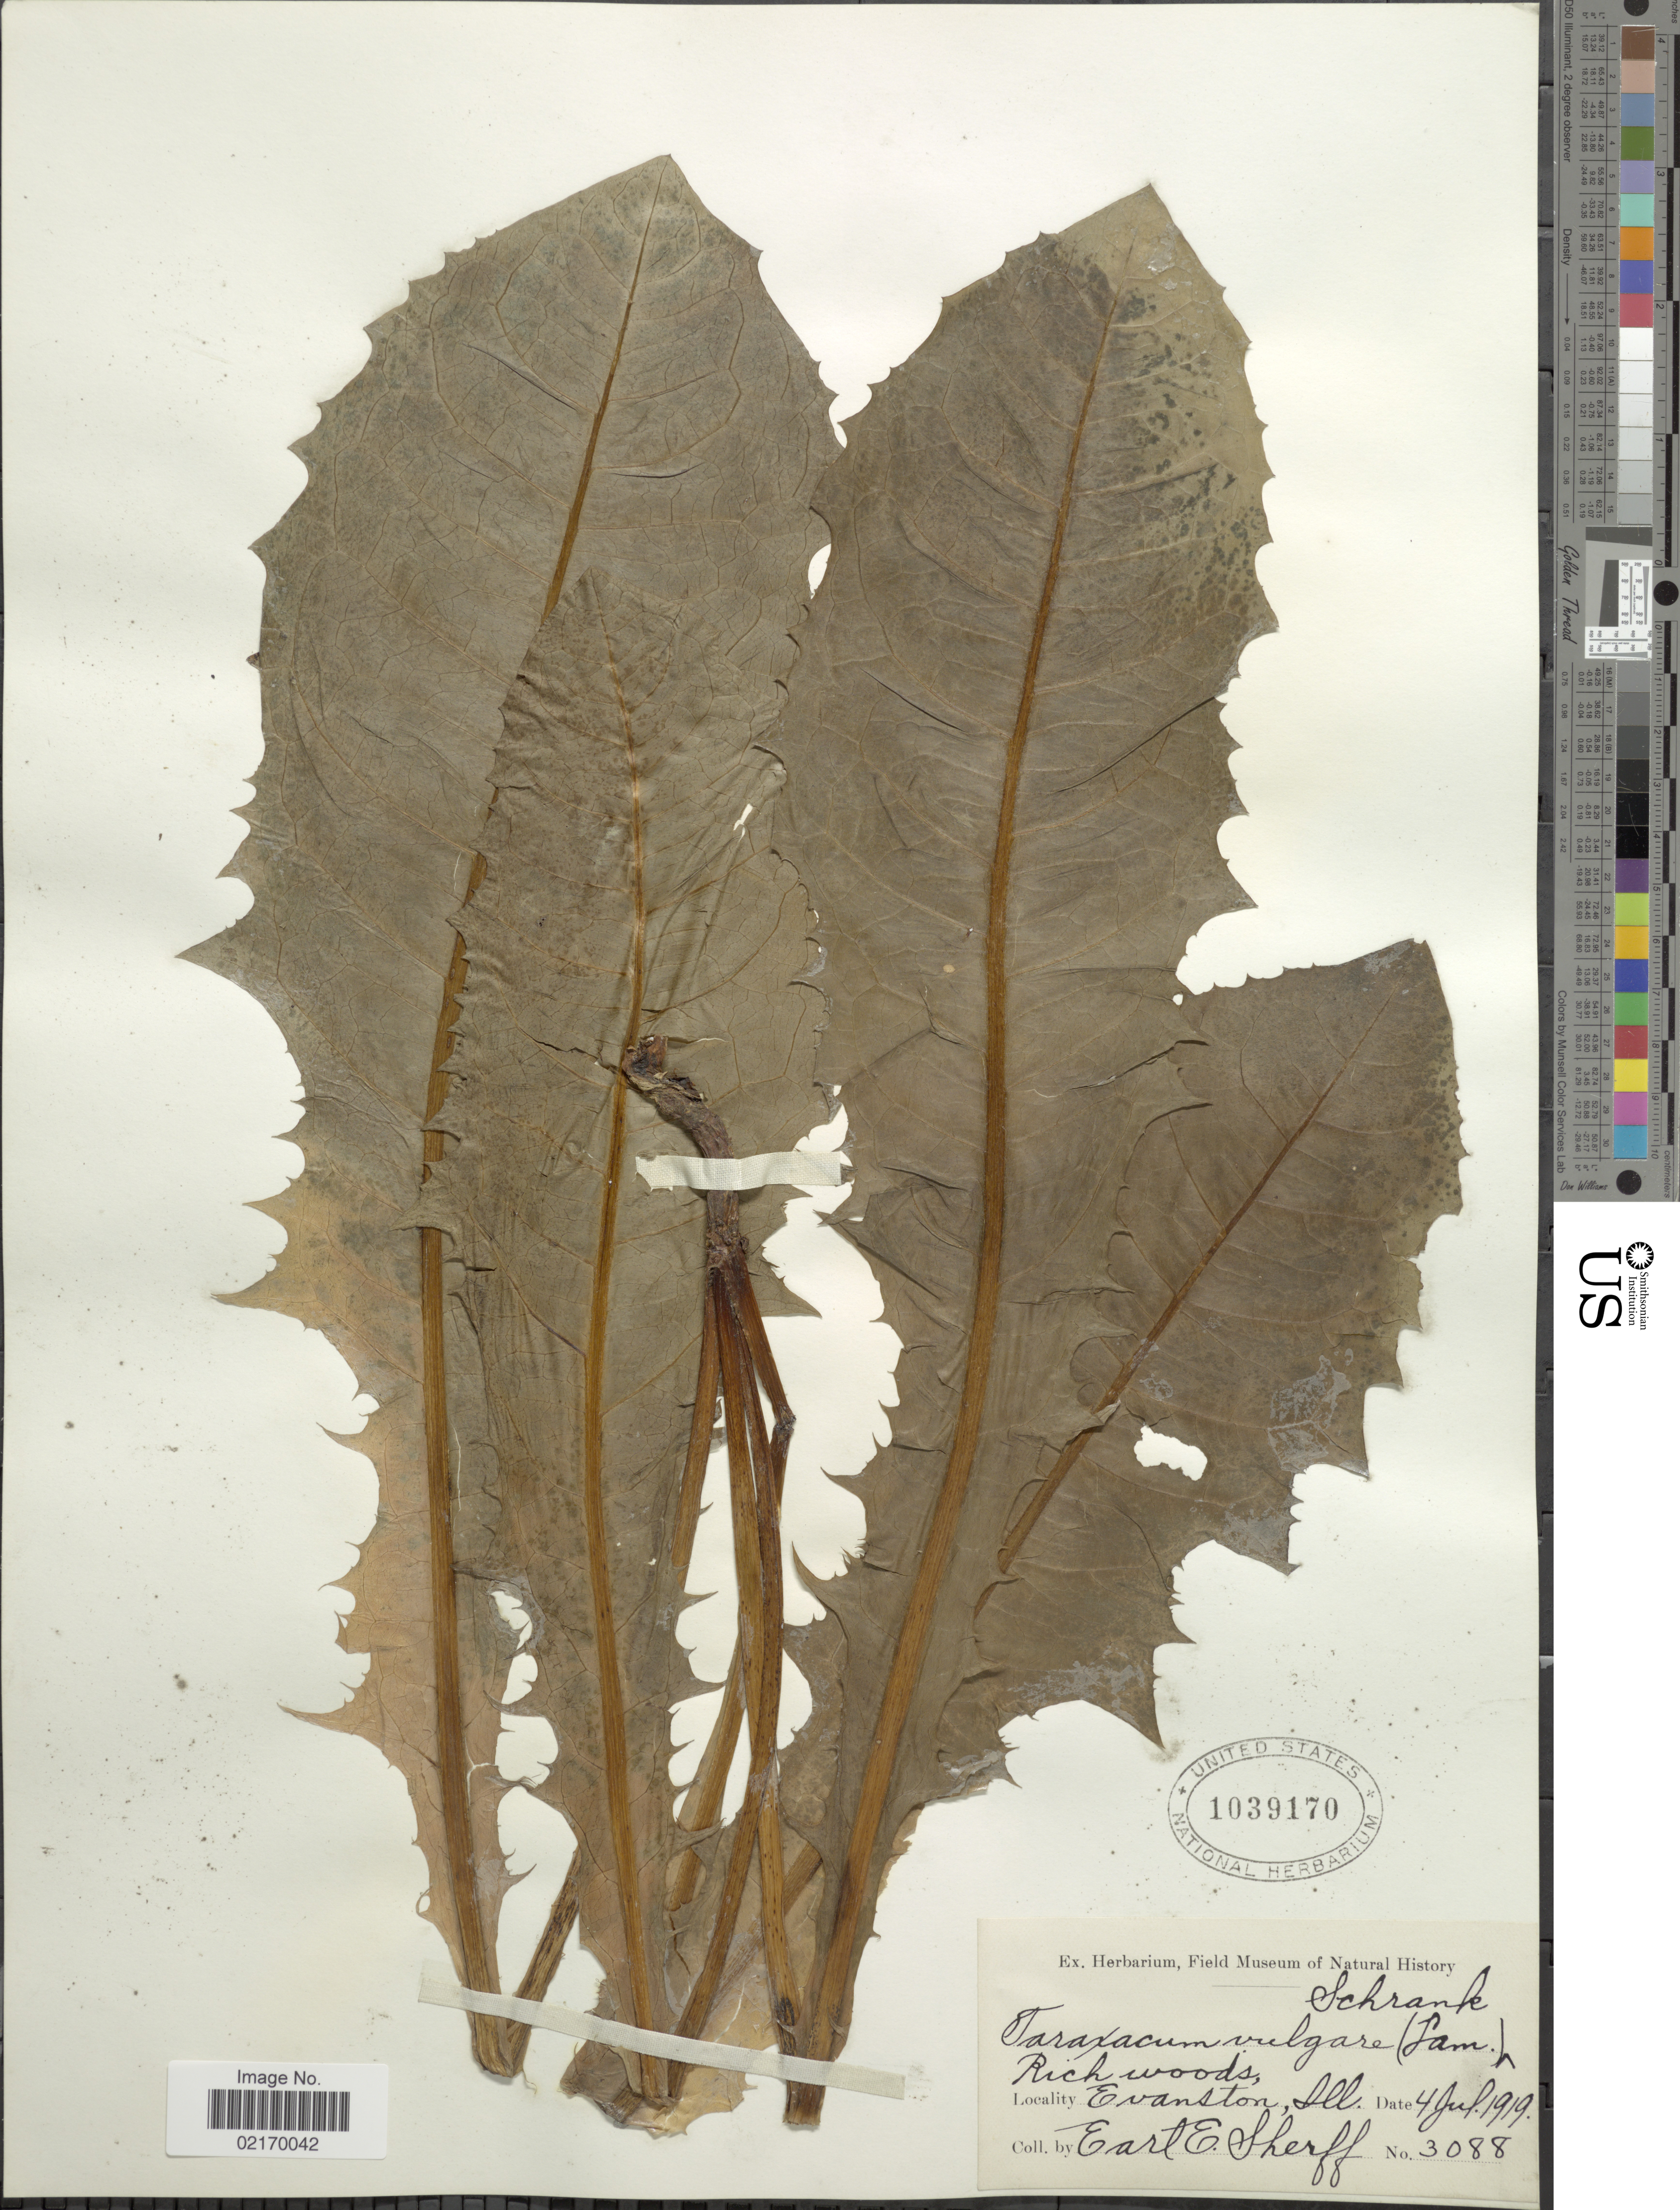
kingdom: Plantae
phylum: Tracheophyta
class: Magnoliopsida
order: Asterales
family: Asteraceae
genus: Taraxacum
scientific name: Taraxacum officinale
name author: G.H. Weber ex F.H. Wigg.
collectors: E. E. Sherff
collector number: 3088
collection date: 1919-07-04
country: United States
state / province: Illinois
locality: Rich woods, Evanston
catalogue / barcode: US 1039170